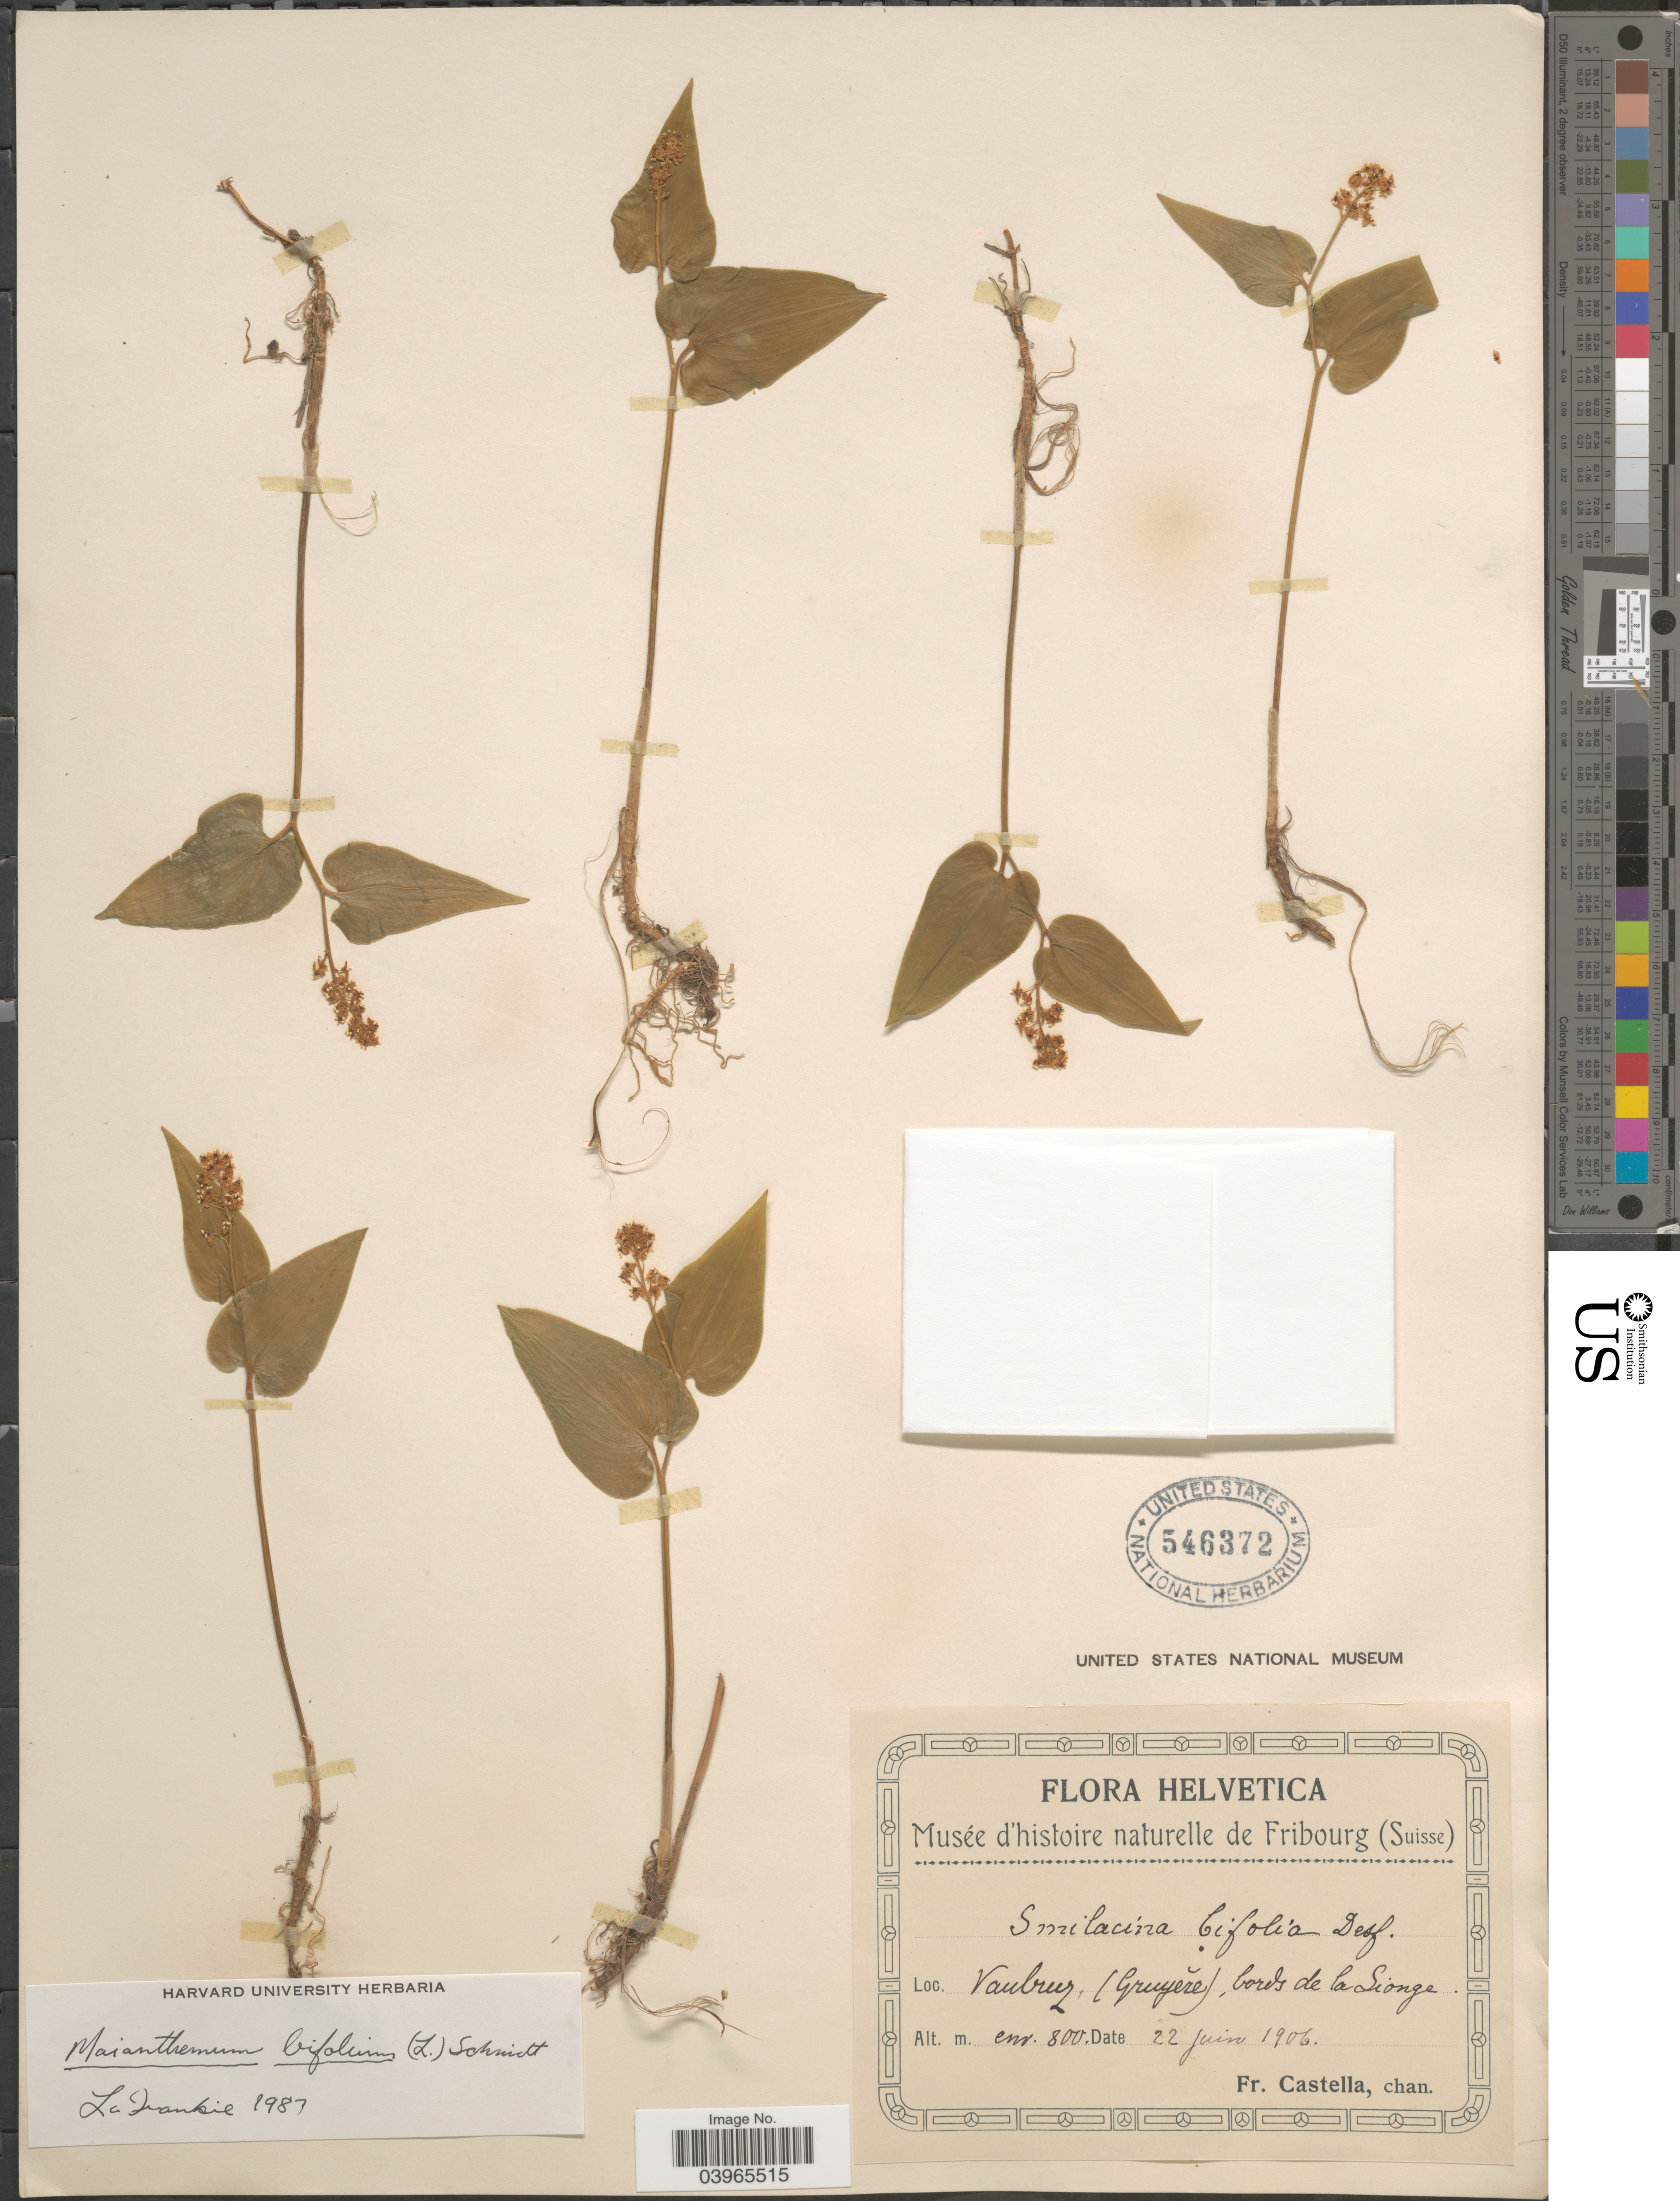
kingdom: Plantae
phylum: Tracheophyta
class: Liliopsida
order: Asparagales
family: Asparagaceae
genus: Maianthemum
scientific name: Maianthemum bifolium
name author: (L.) F.W. Schmidt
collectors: Fr. Castella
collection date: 1906-06-22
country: Switzerland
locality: Helvetica. Vaulruz, (Gruyĕre), bords de la Sionge.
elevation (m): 800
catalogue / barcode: US 546372